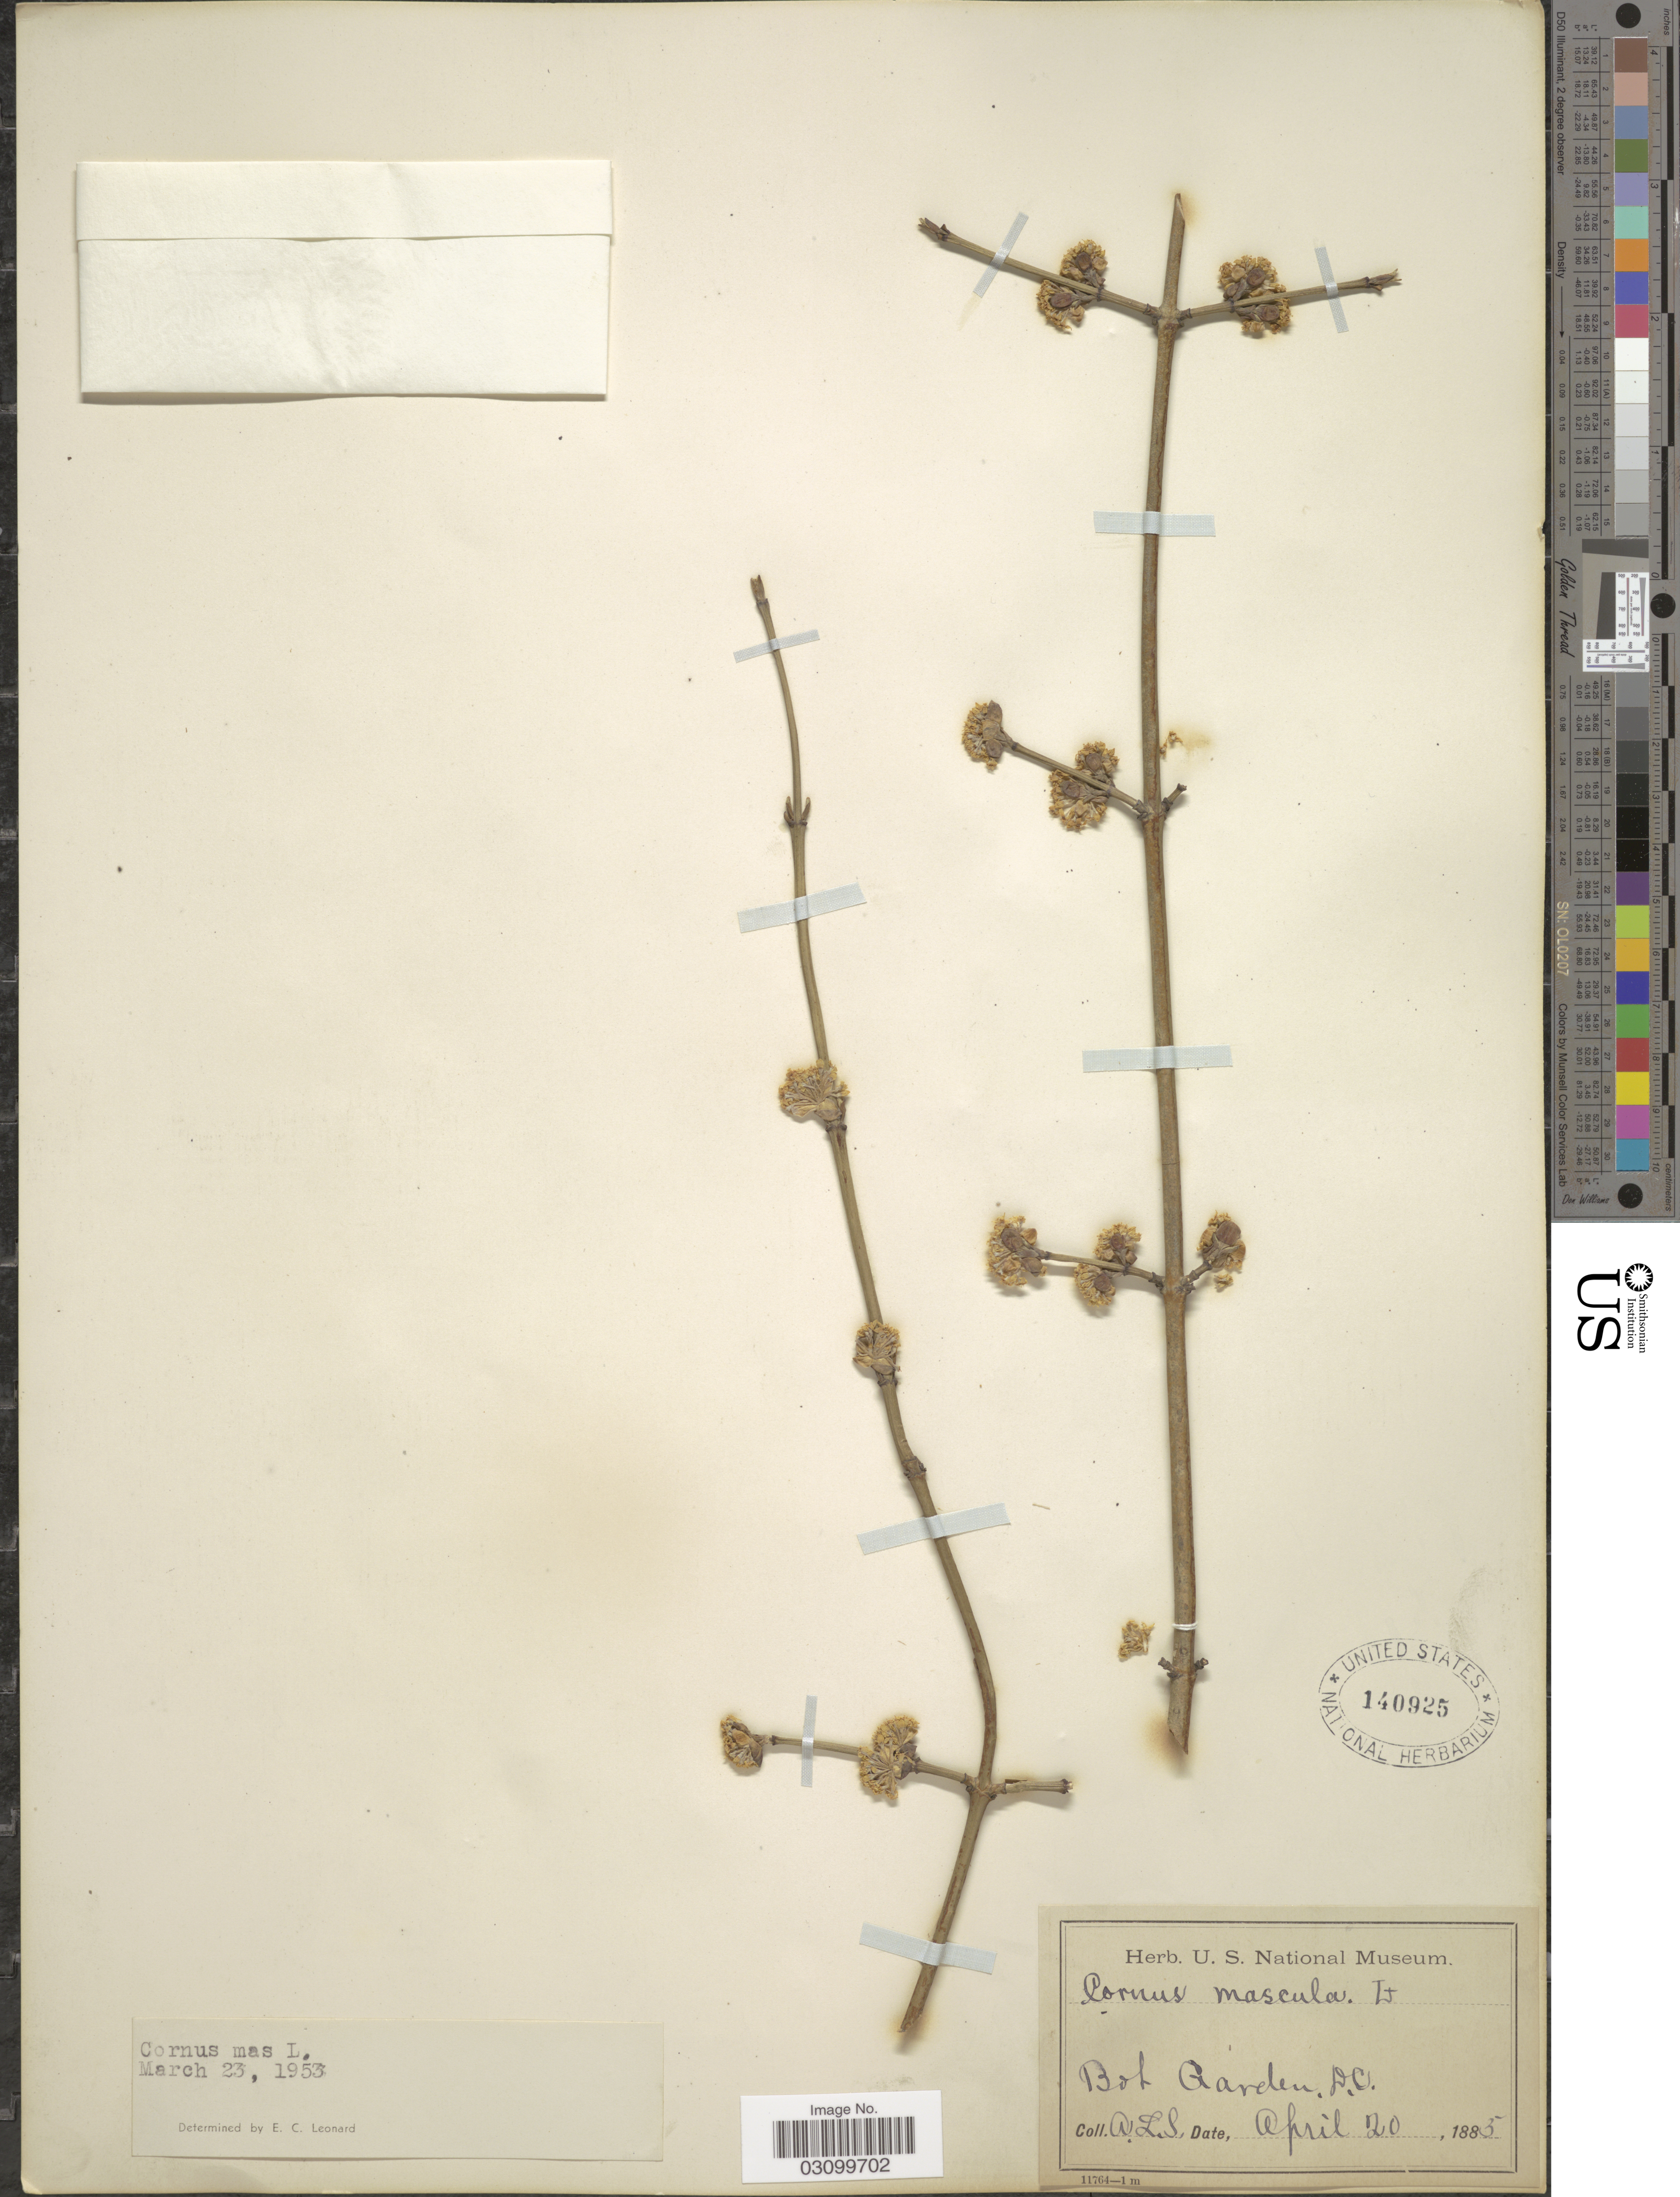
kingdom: Plantae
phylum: Tracheophyta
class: Magnoliopsida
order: Cornales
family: Cornaceae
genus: Cornus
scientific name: Cornus mas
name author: L.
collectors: A. L. S.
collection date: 1885-04-20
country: United States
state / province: District of Columbia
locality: Bot Garden. D.C.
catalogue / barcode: US 140925